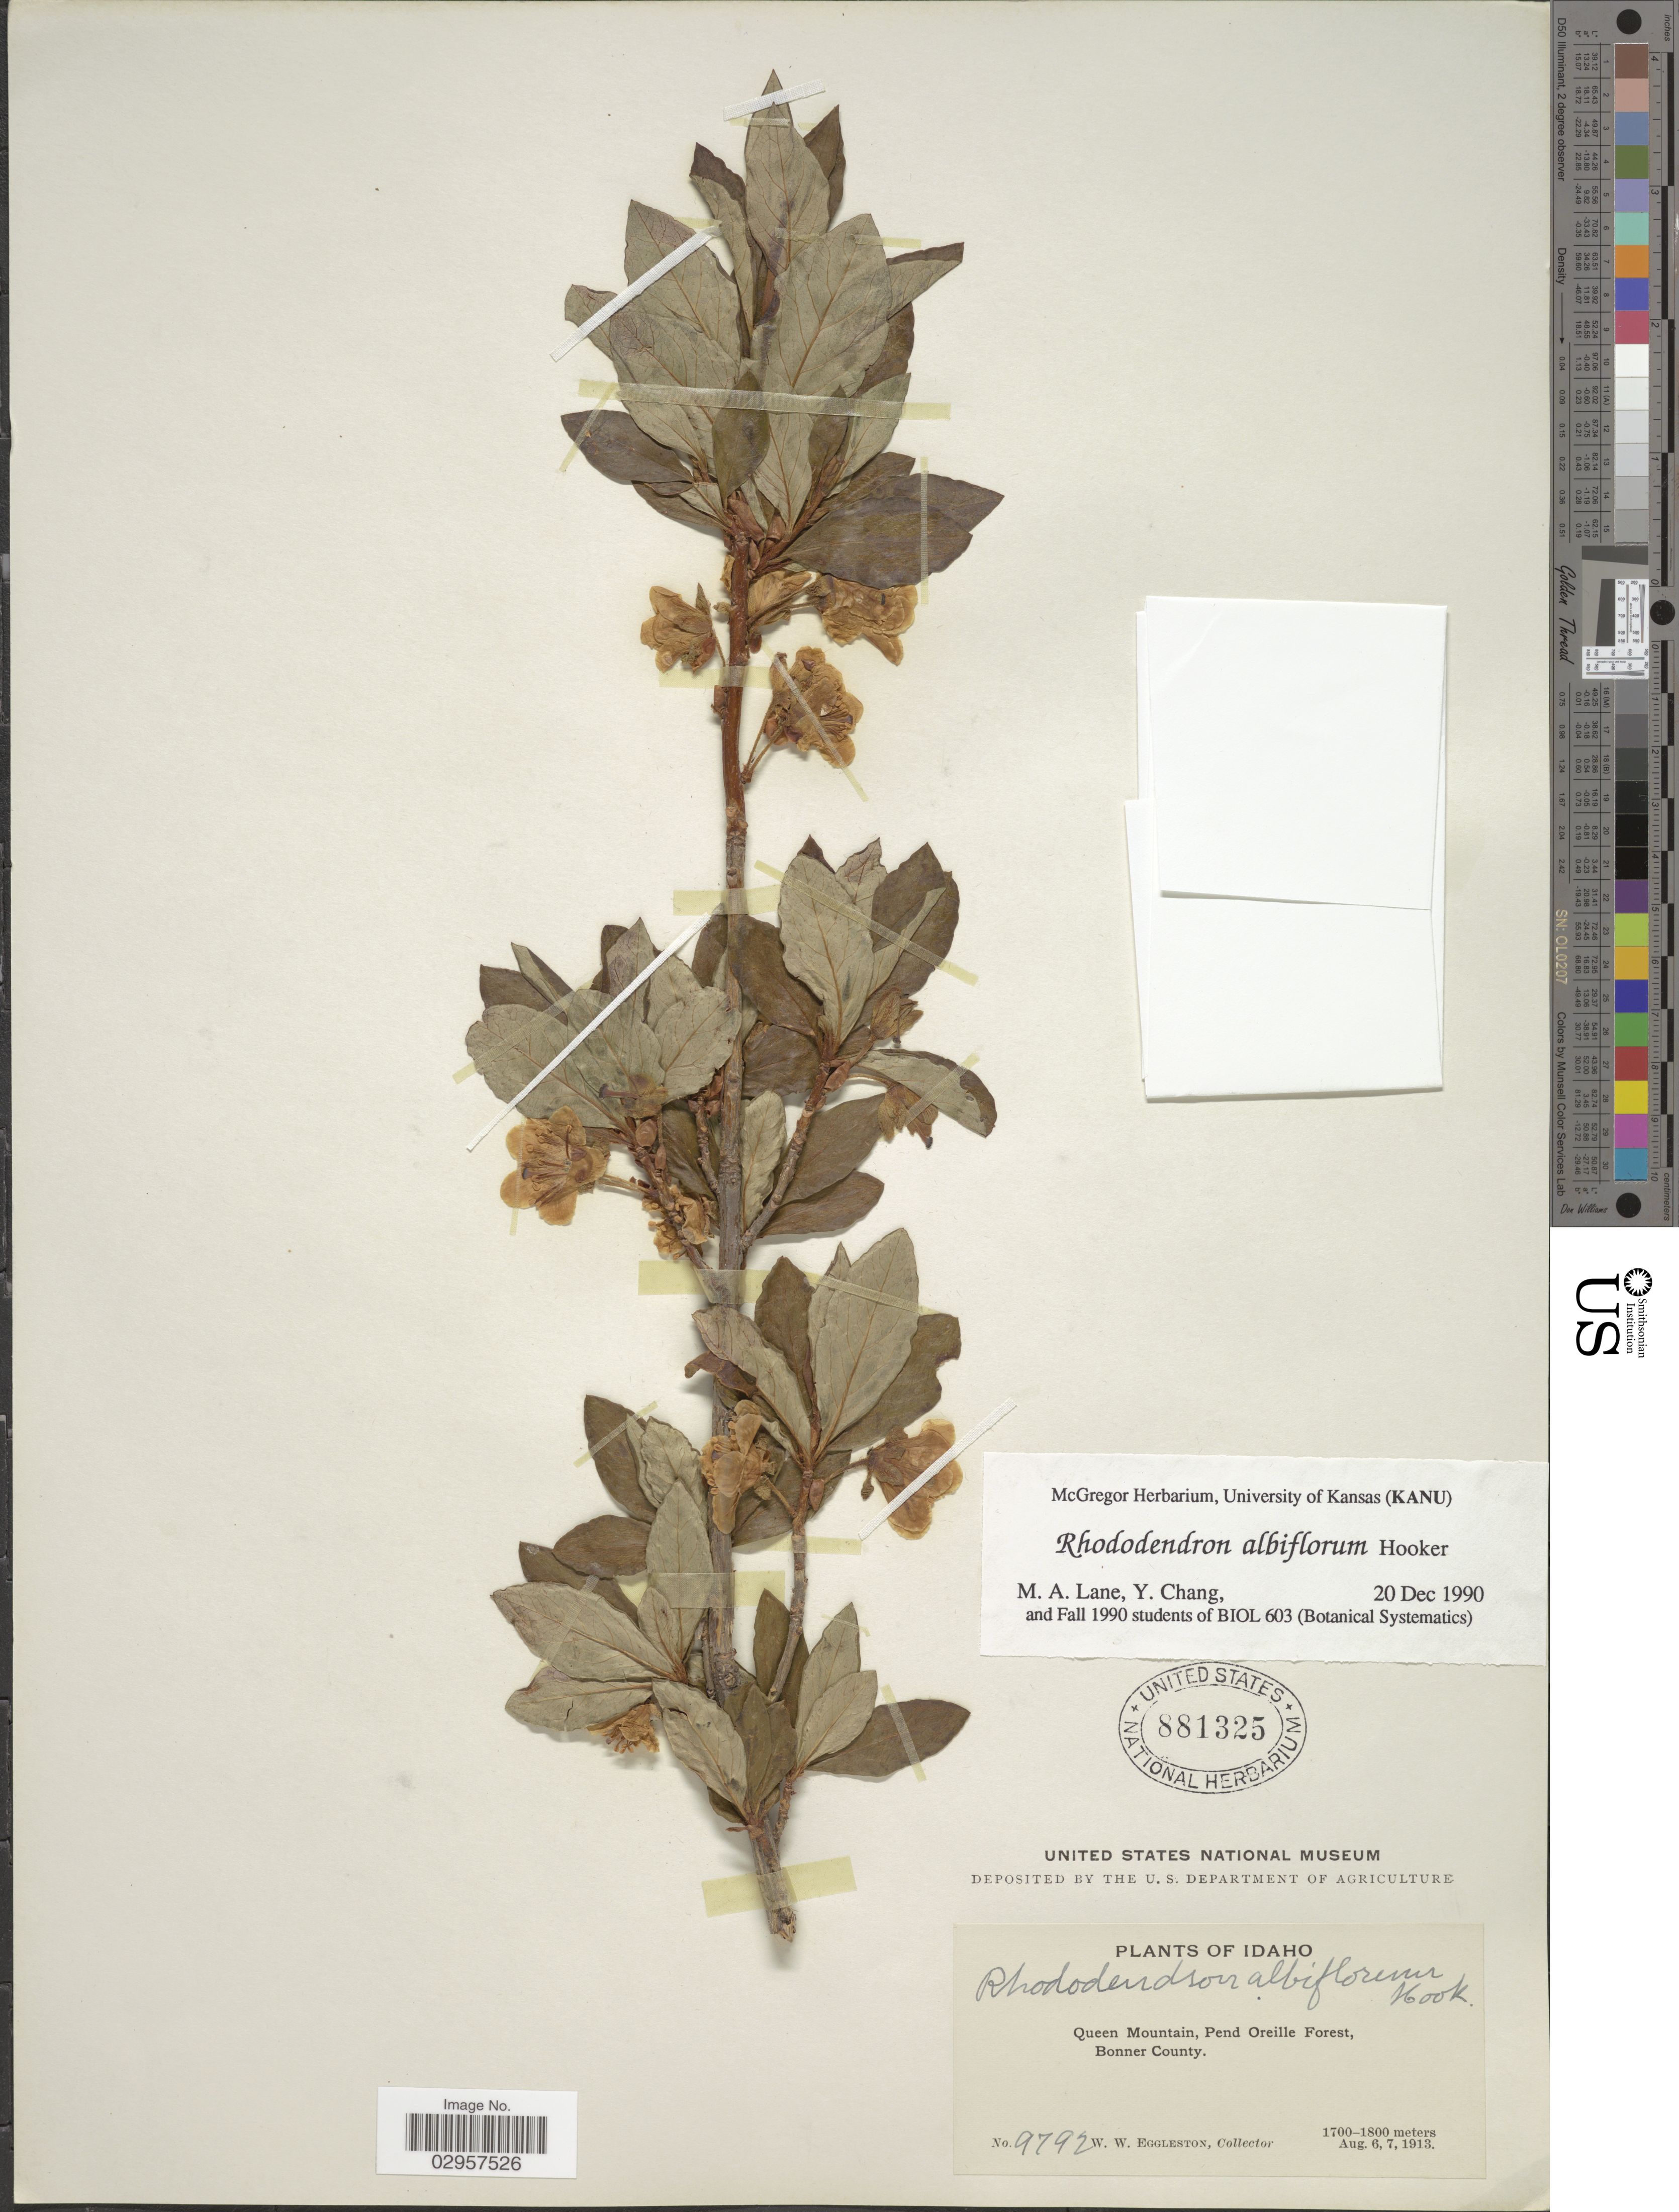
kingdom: Plantae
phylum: Tracheophyta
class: Magnoliopsida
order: Ericales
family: Ericaceae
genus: Rhododendron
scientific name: Rhododendron albiflorum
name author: Hook.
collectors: W. W. Eggleston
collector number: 9792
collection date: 1913-08-06/1913-08-07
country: United States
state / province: Idaho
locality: Queen Mountain, Pend Oreille Forest, Bonner County.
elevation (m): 1700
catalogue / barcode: US 881325